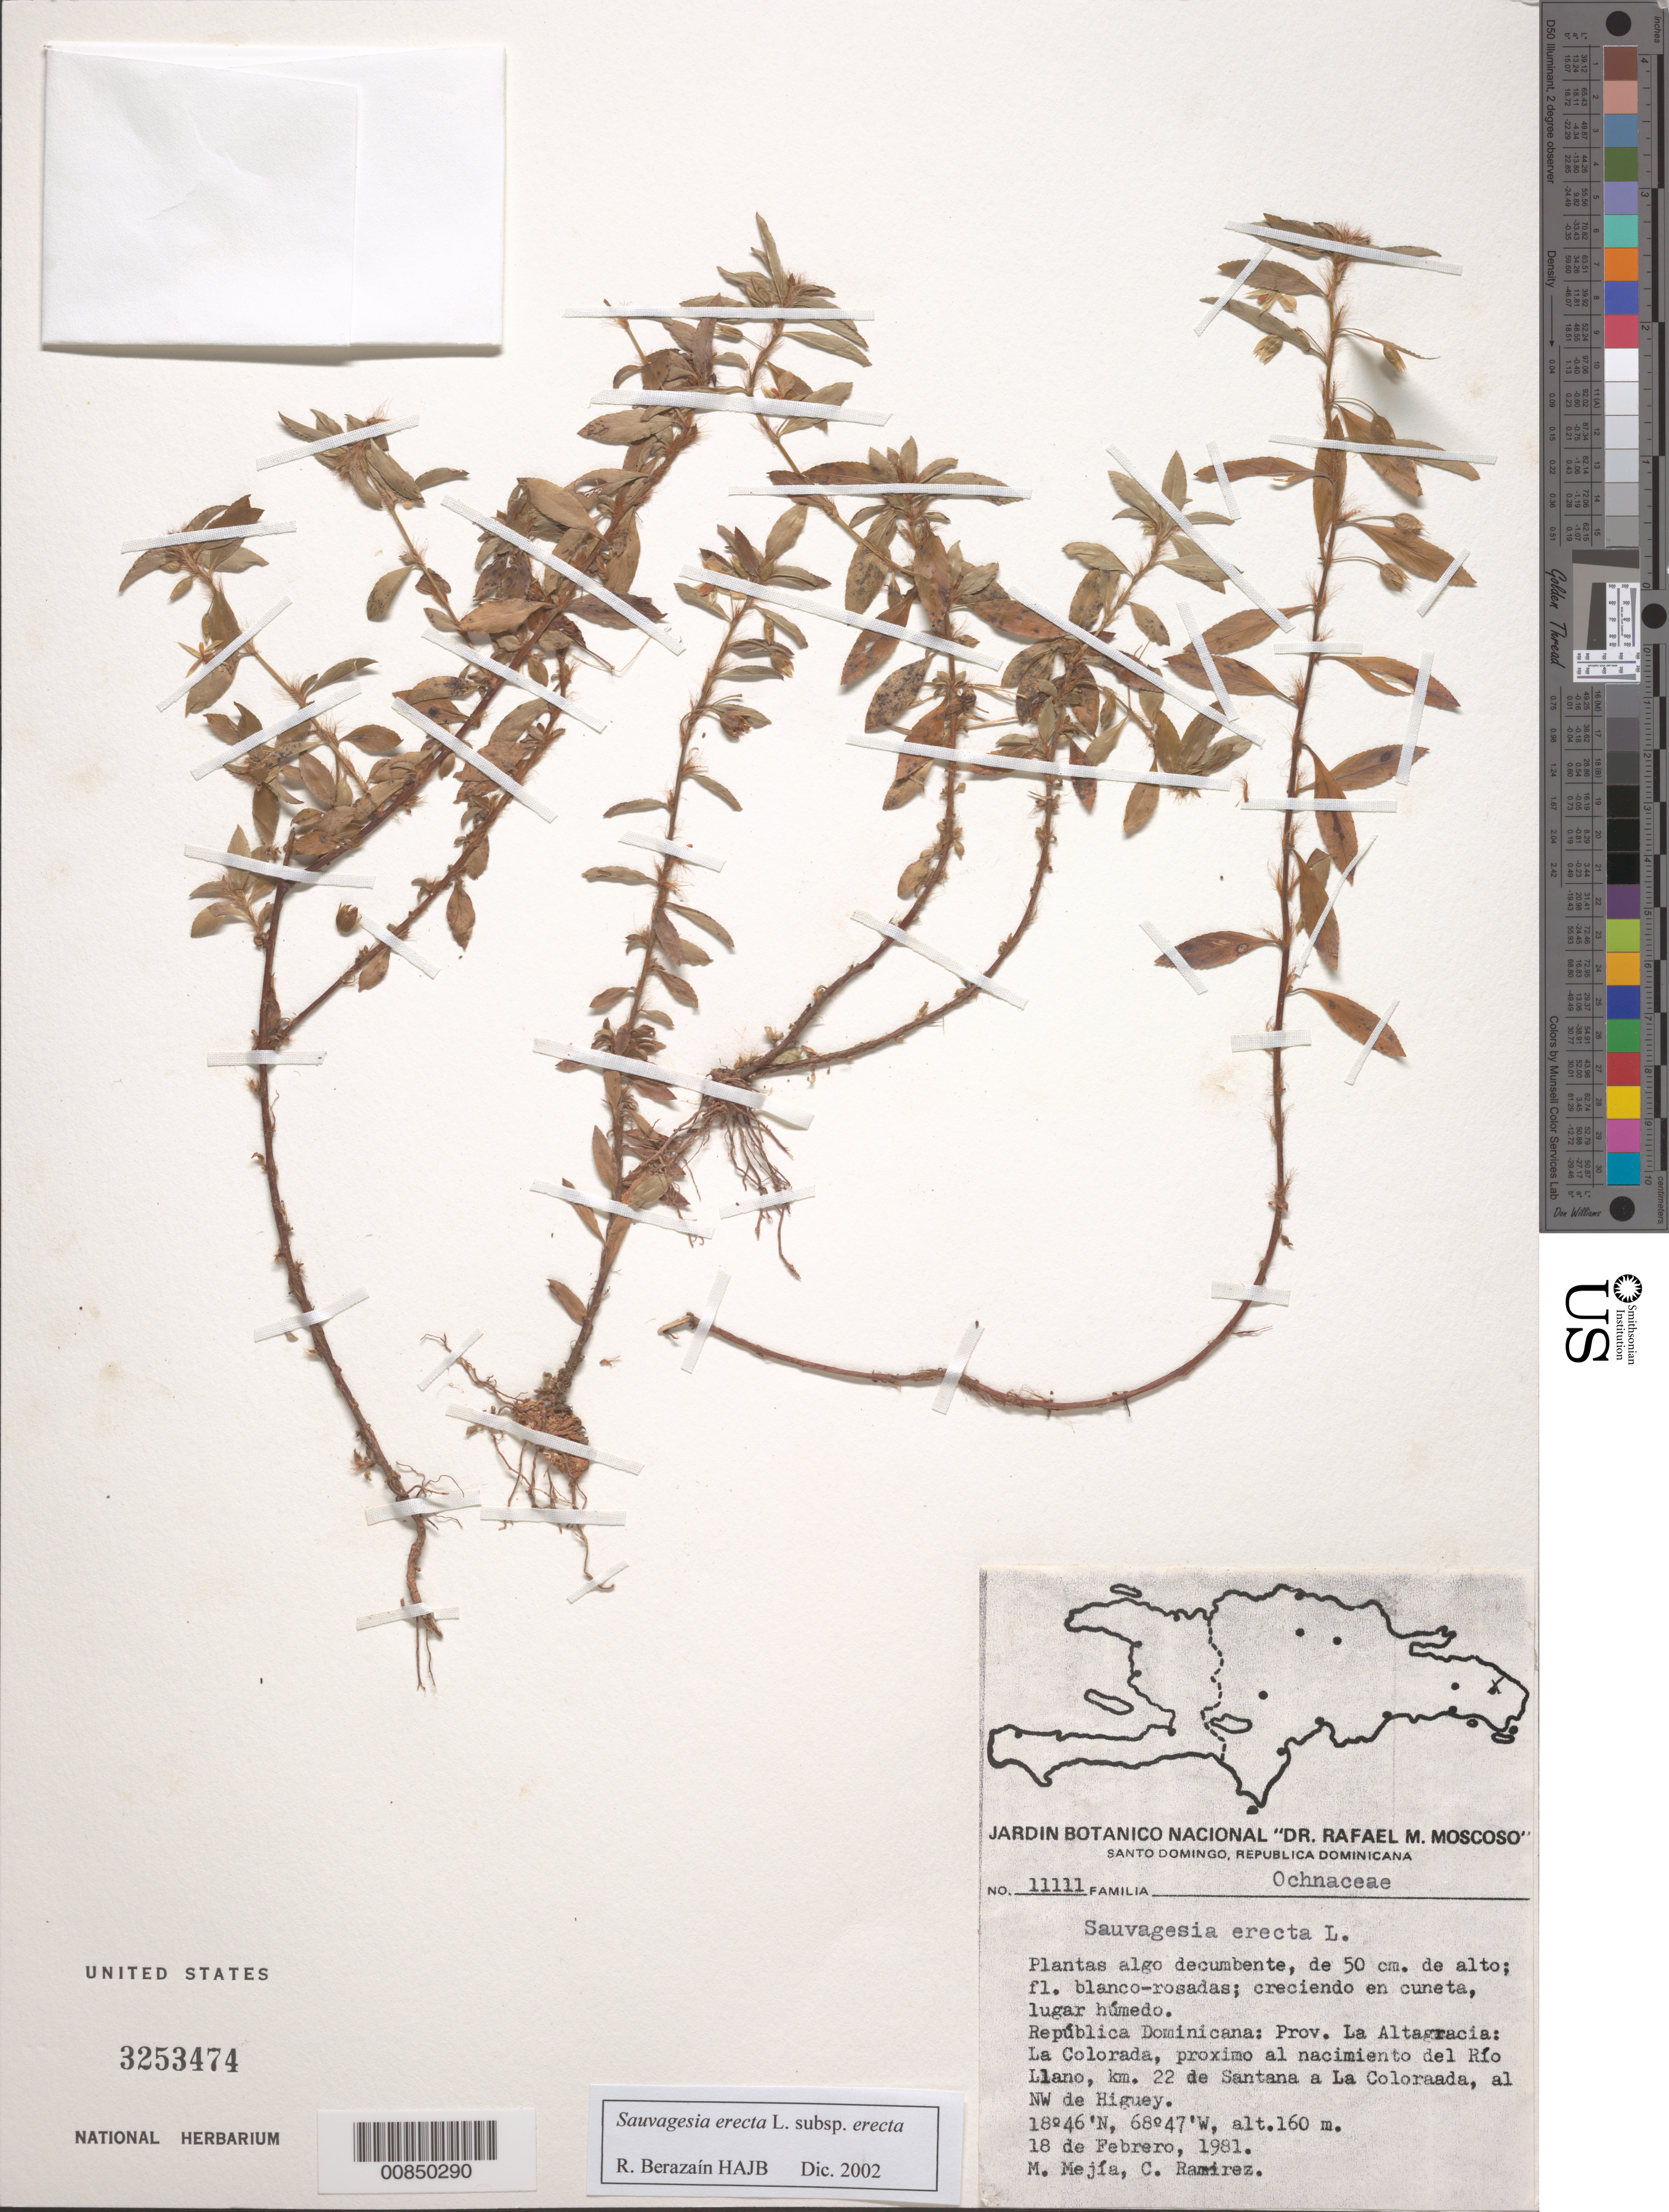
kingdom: Plantae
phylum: Tracheophyta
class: Magnoliopsida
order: Malpighiales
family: Ochnaceae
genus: Sauvagesia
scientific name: Sauvagesia erecta subsp. erecta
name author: L.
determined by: Berazaín, R.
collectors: M. Mejia & C. Ramirez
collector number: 11111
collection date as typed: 18 Feb 1981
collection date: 1981-02-18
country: Dominican Republic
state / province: La Altagracia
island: Hispaniola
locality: La Colorada, proximo al nacimiento del Río Llano, km. 22 de Santana a La Colorada, al NW of Higüey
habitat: Creciendo en cuneta, lugar húmedo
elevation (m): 160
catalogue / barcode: US 3253474